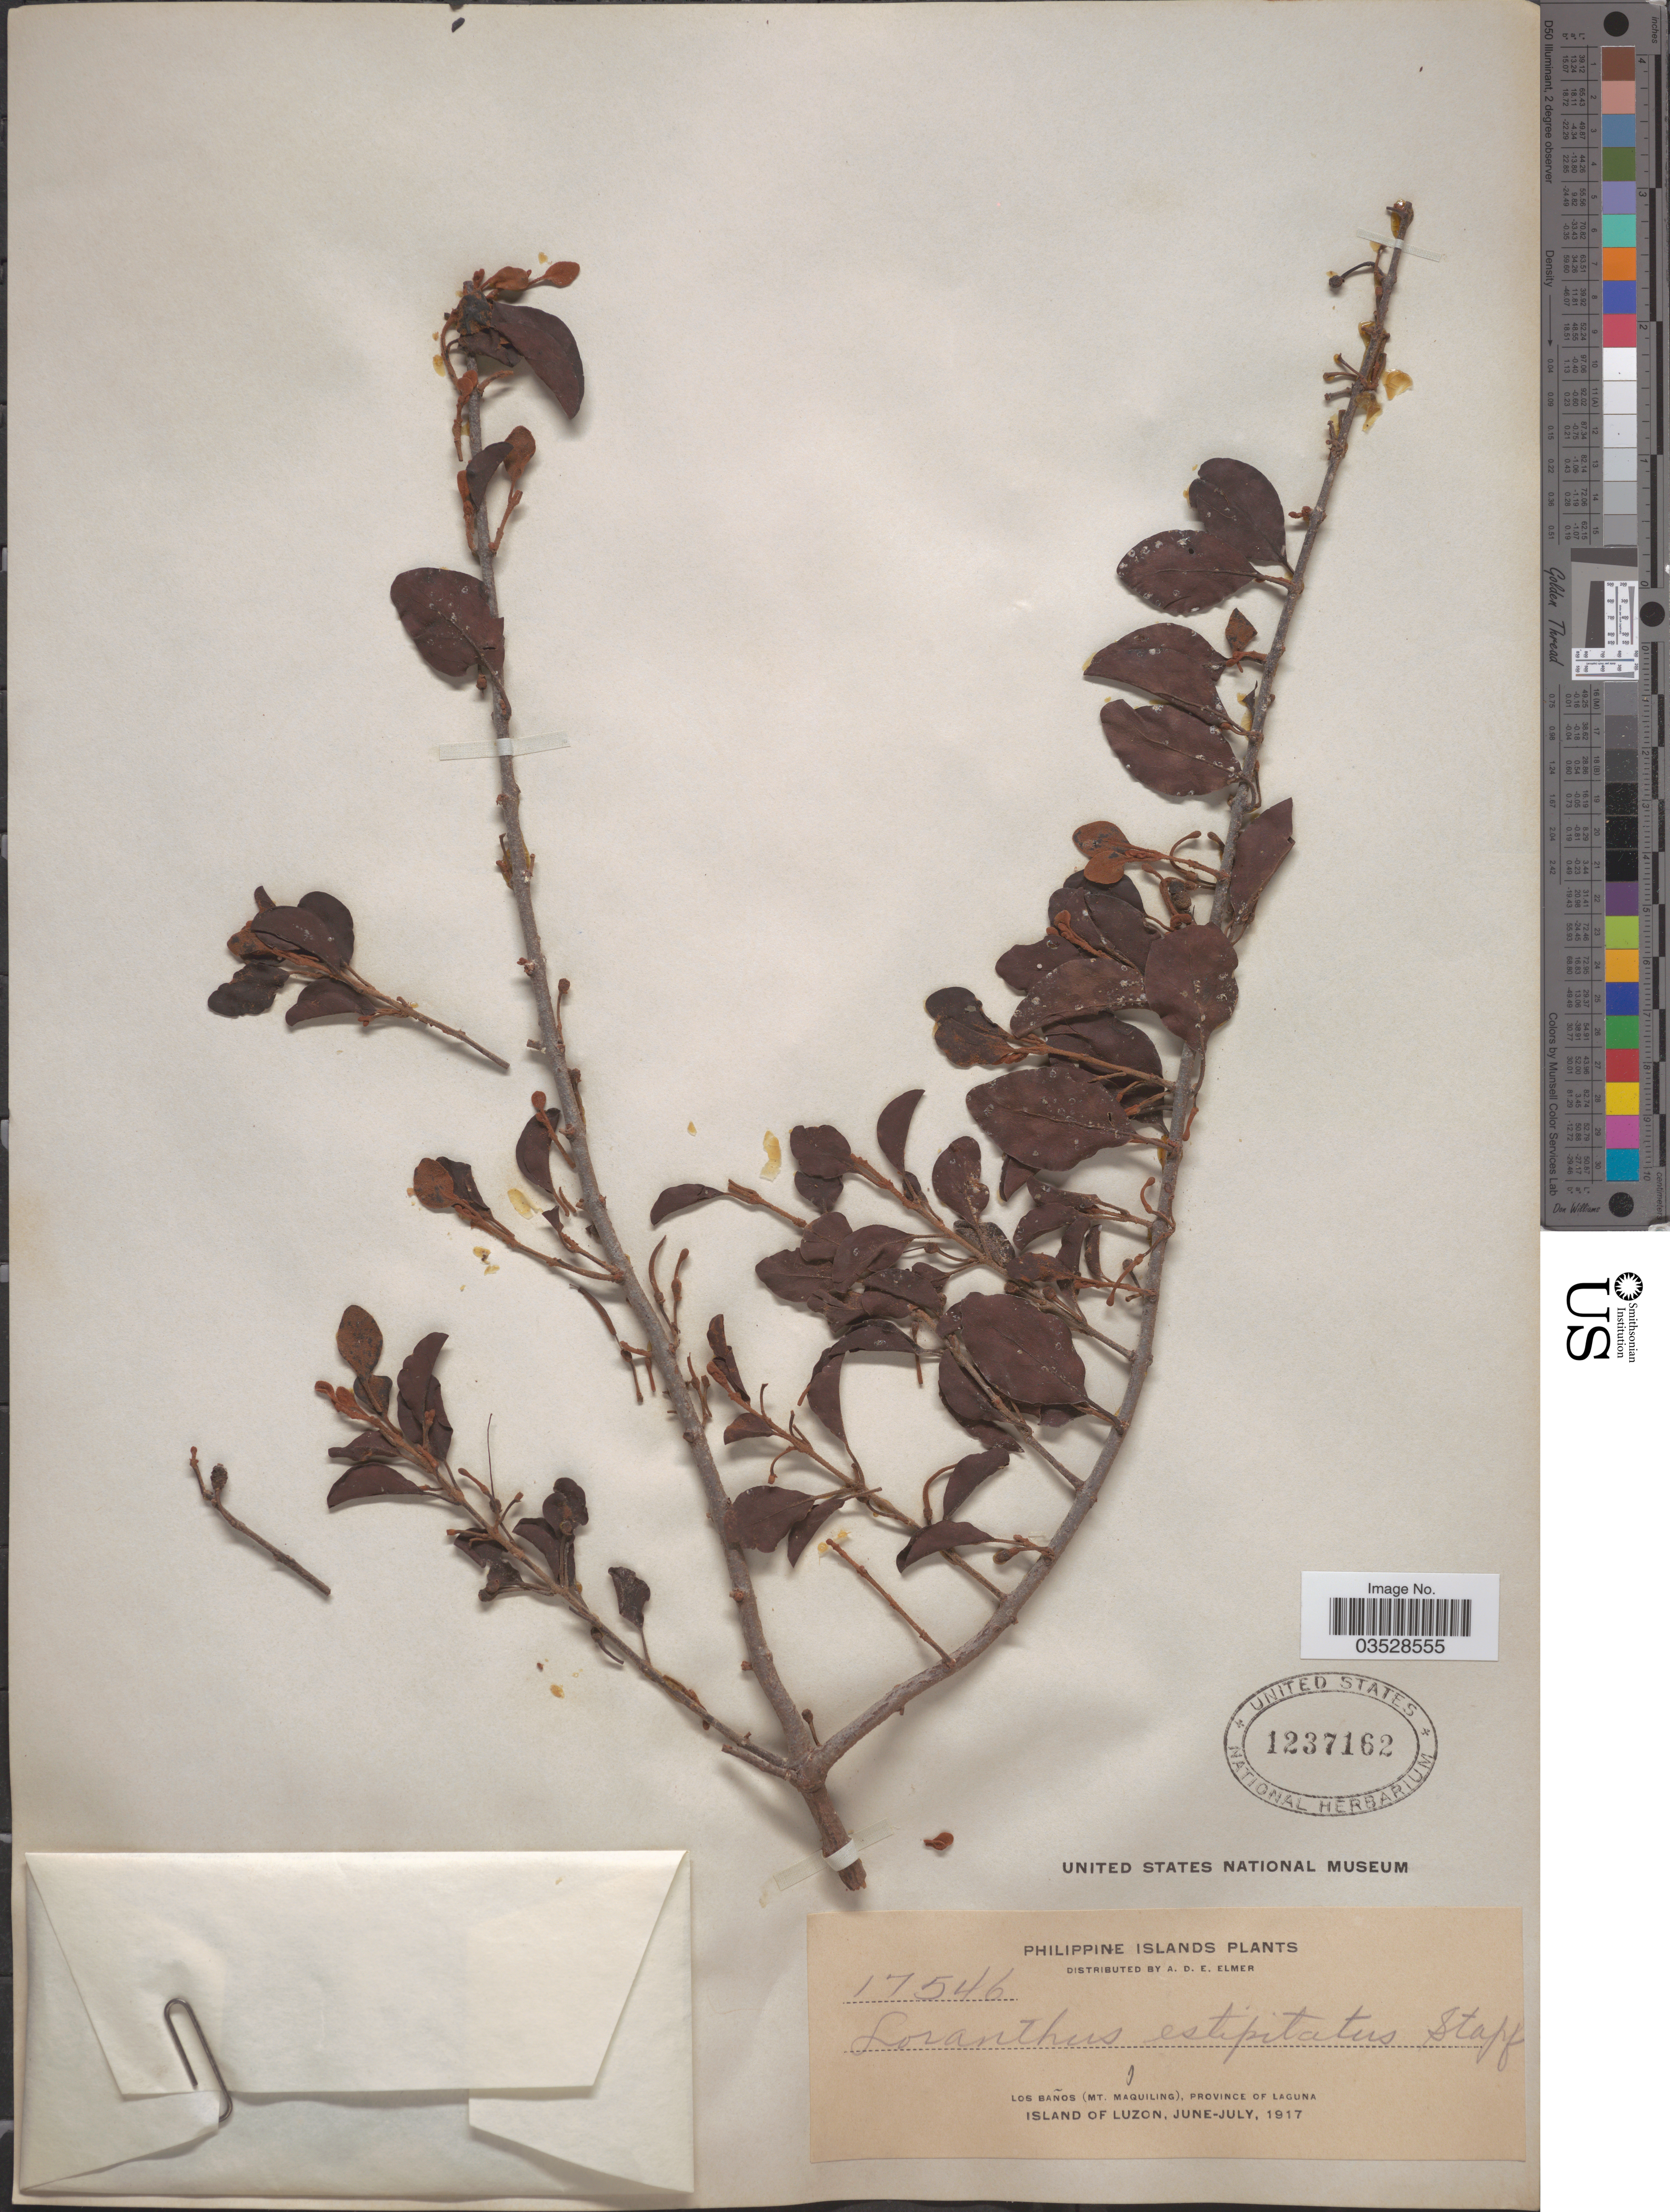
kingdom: Plantae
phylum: Tracheophyta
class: Magnoliopsida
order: Santalales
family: Loranthaceae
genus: Loranthus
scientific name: Loranthus parasiticus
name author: Druce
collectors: A. D. E. Elmer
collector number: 17546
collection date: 1917-06/1917-07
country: Philippines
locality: Los Baños (Mt. Maquiling), Province of Laguna. Island of Luzon.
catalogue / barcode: US 1237162